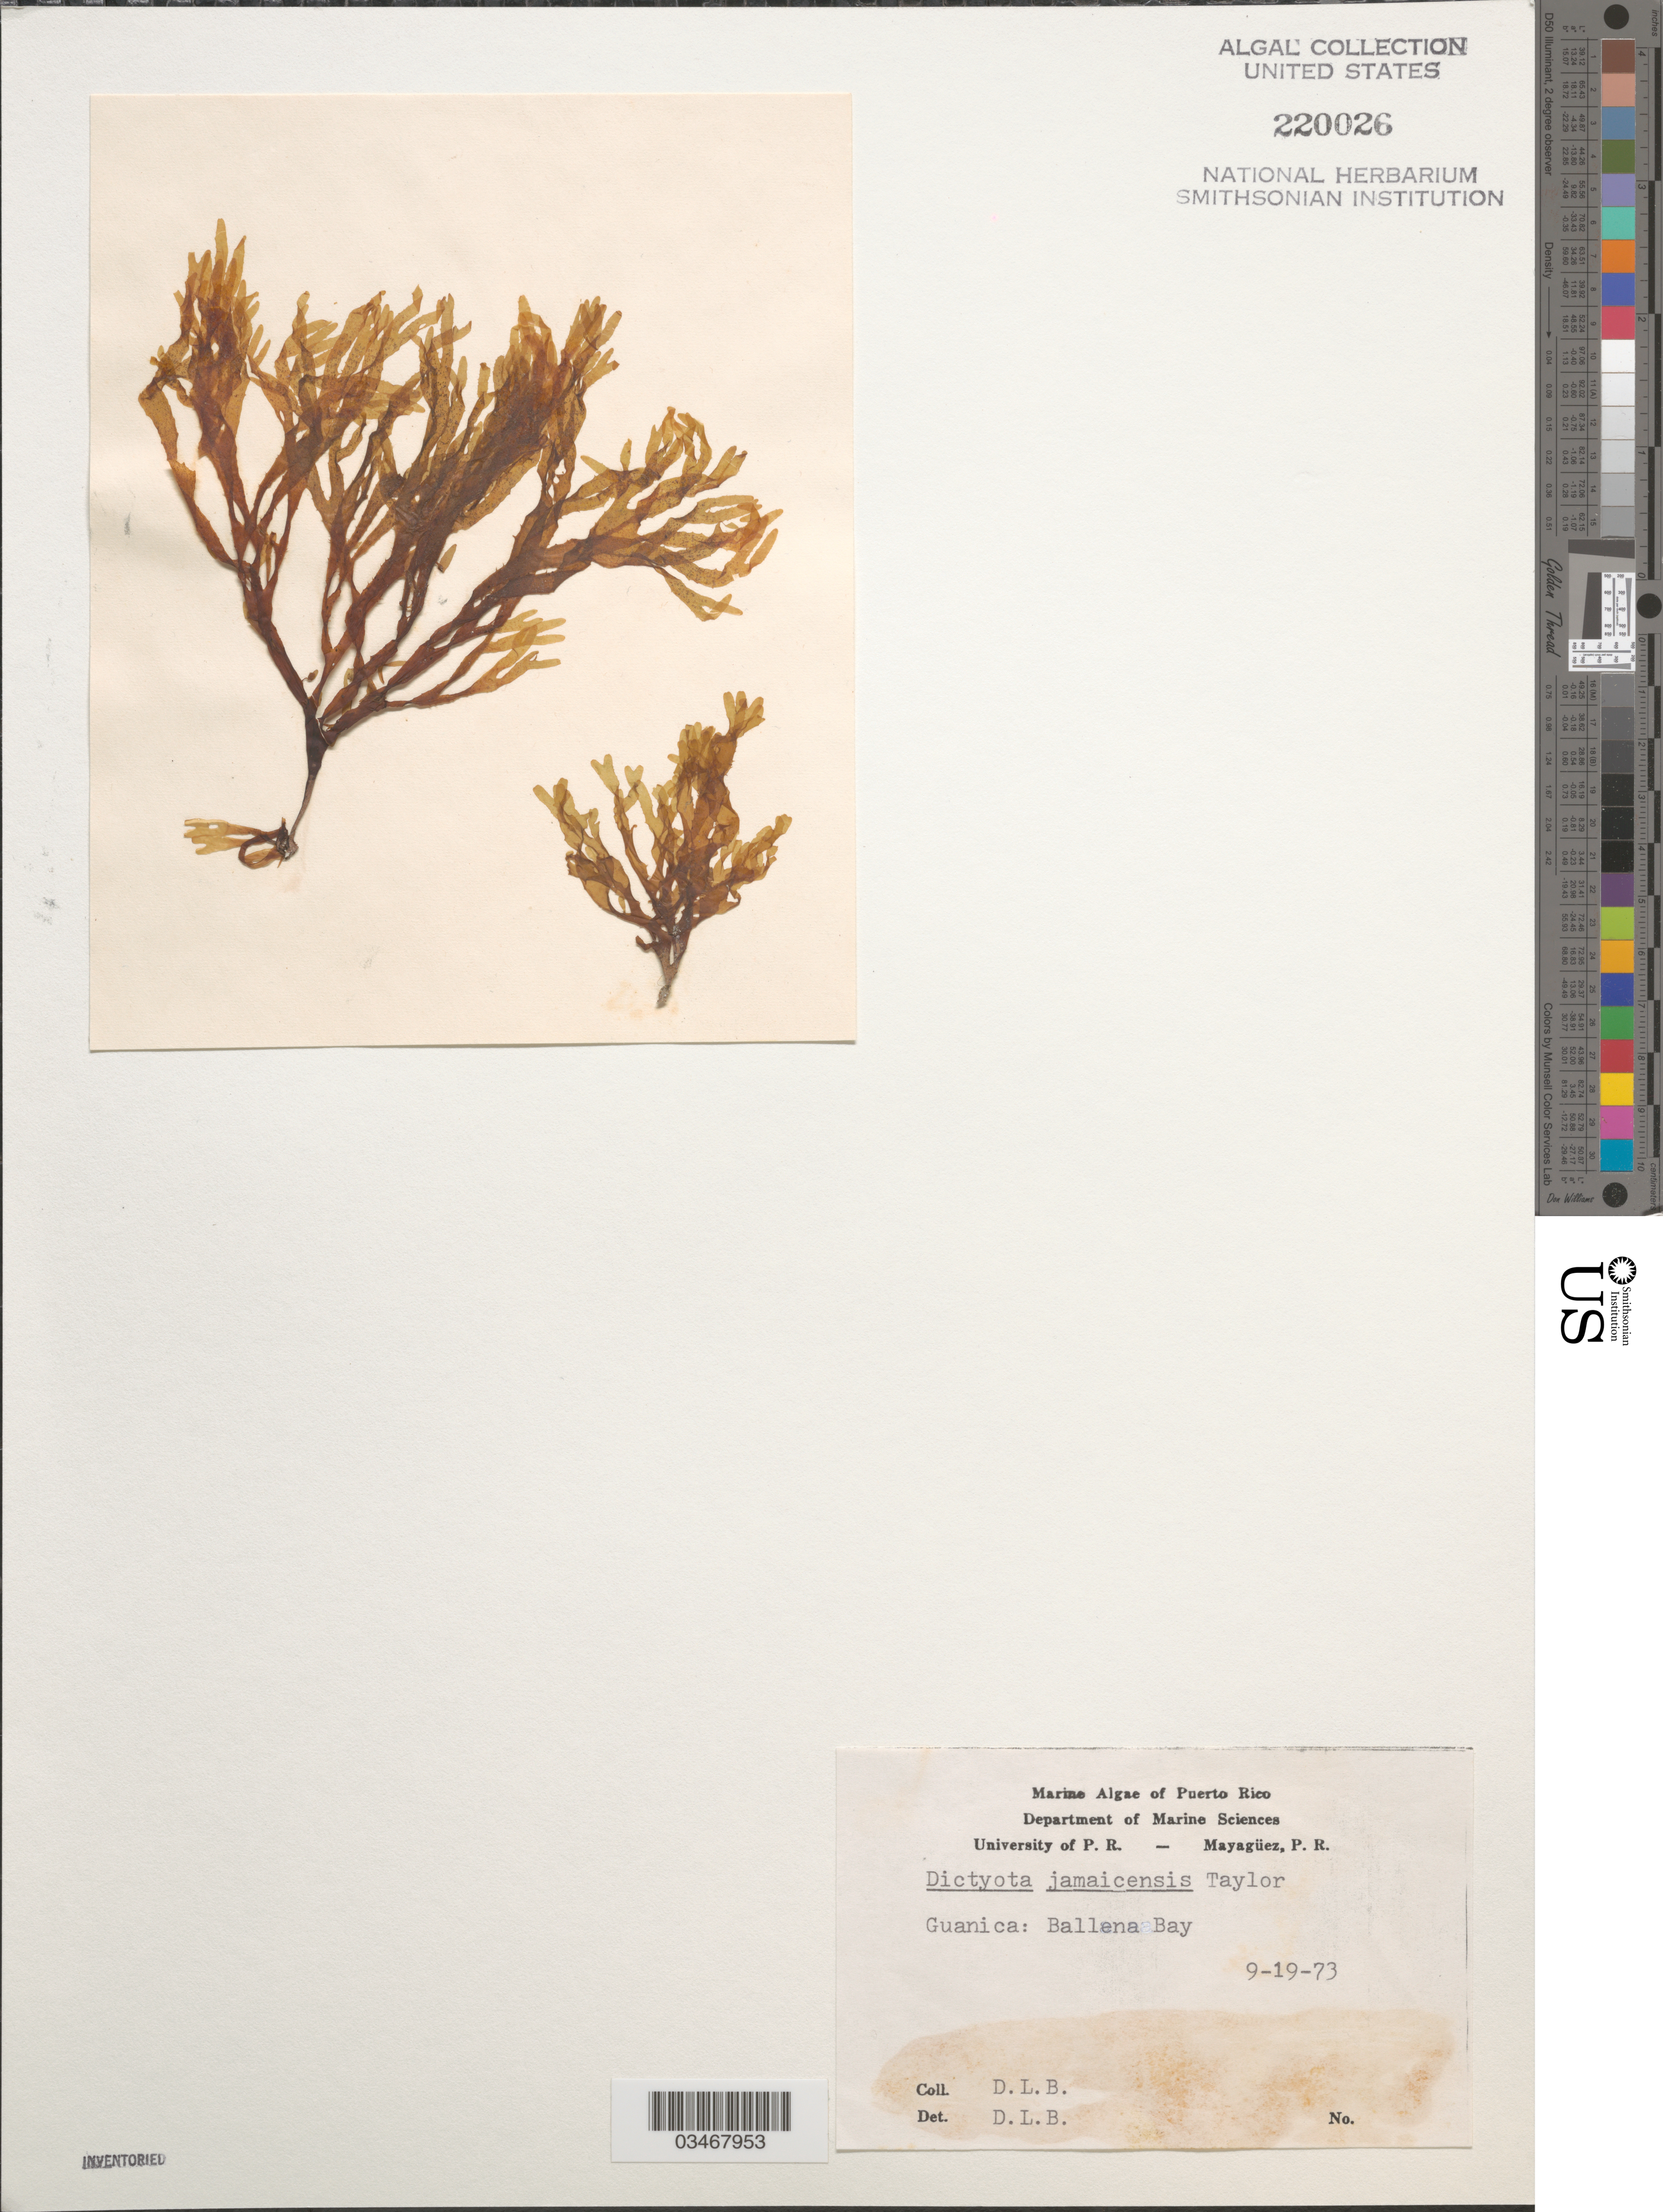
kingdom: Chromista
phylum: Ochrophyta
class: Phaeophyceae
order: Dictyotales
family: Dictyotaceae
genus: Dictyota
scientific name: Dictyota jamaicensis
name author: W.R. Taylor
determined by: Ballantine, D. L.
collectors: D.L. Ballantine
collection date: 1973-09-19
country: Puerto Rico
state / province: Guanica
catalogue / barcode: US 220026